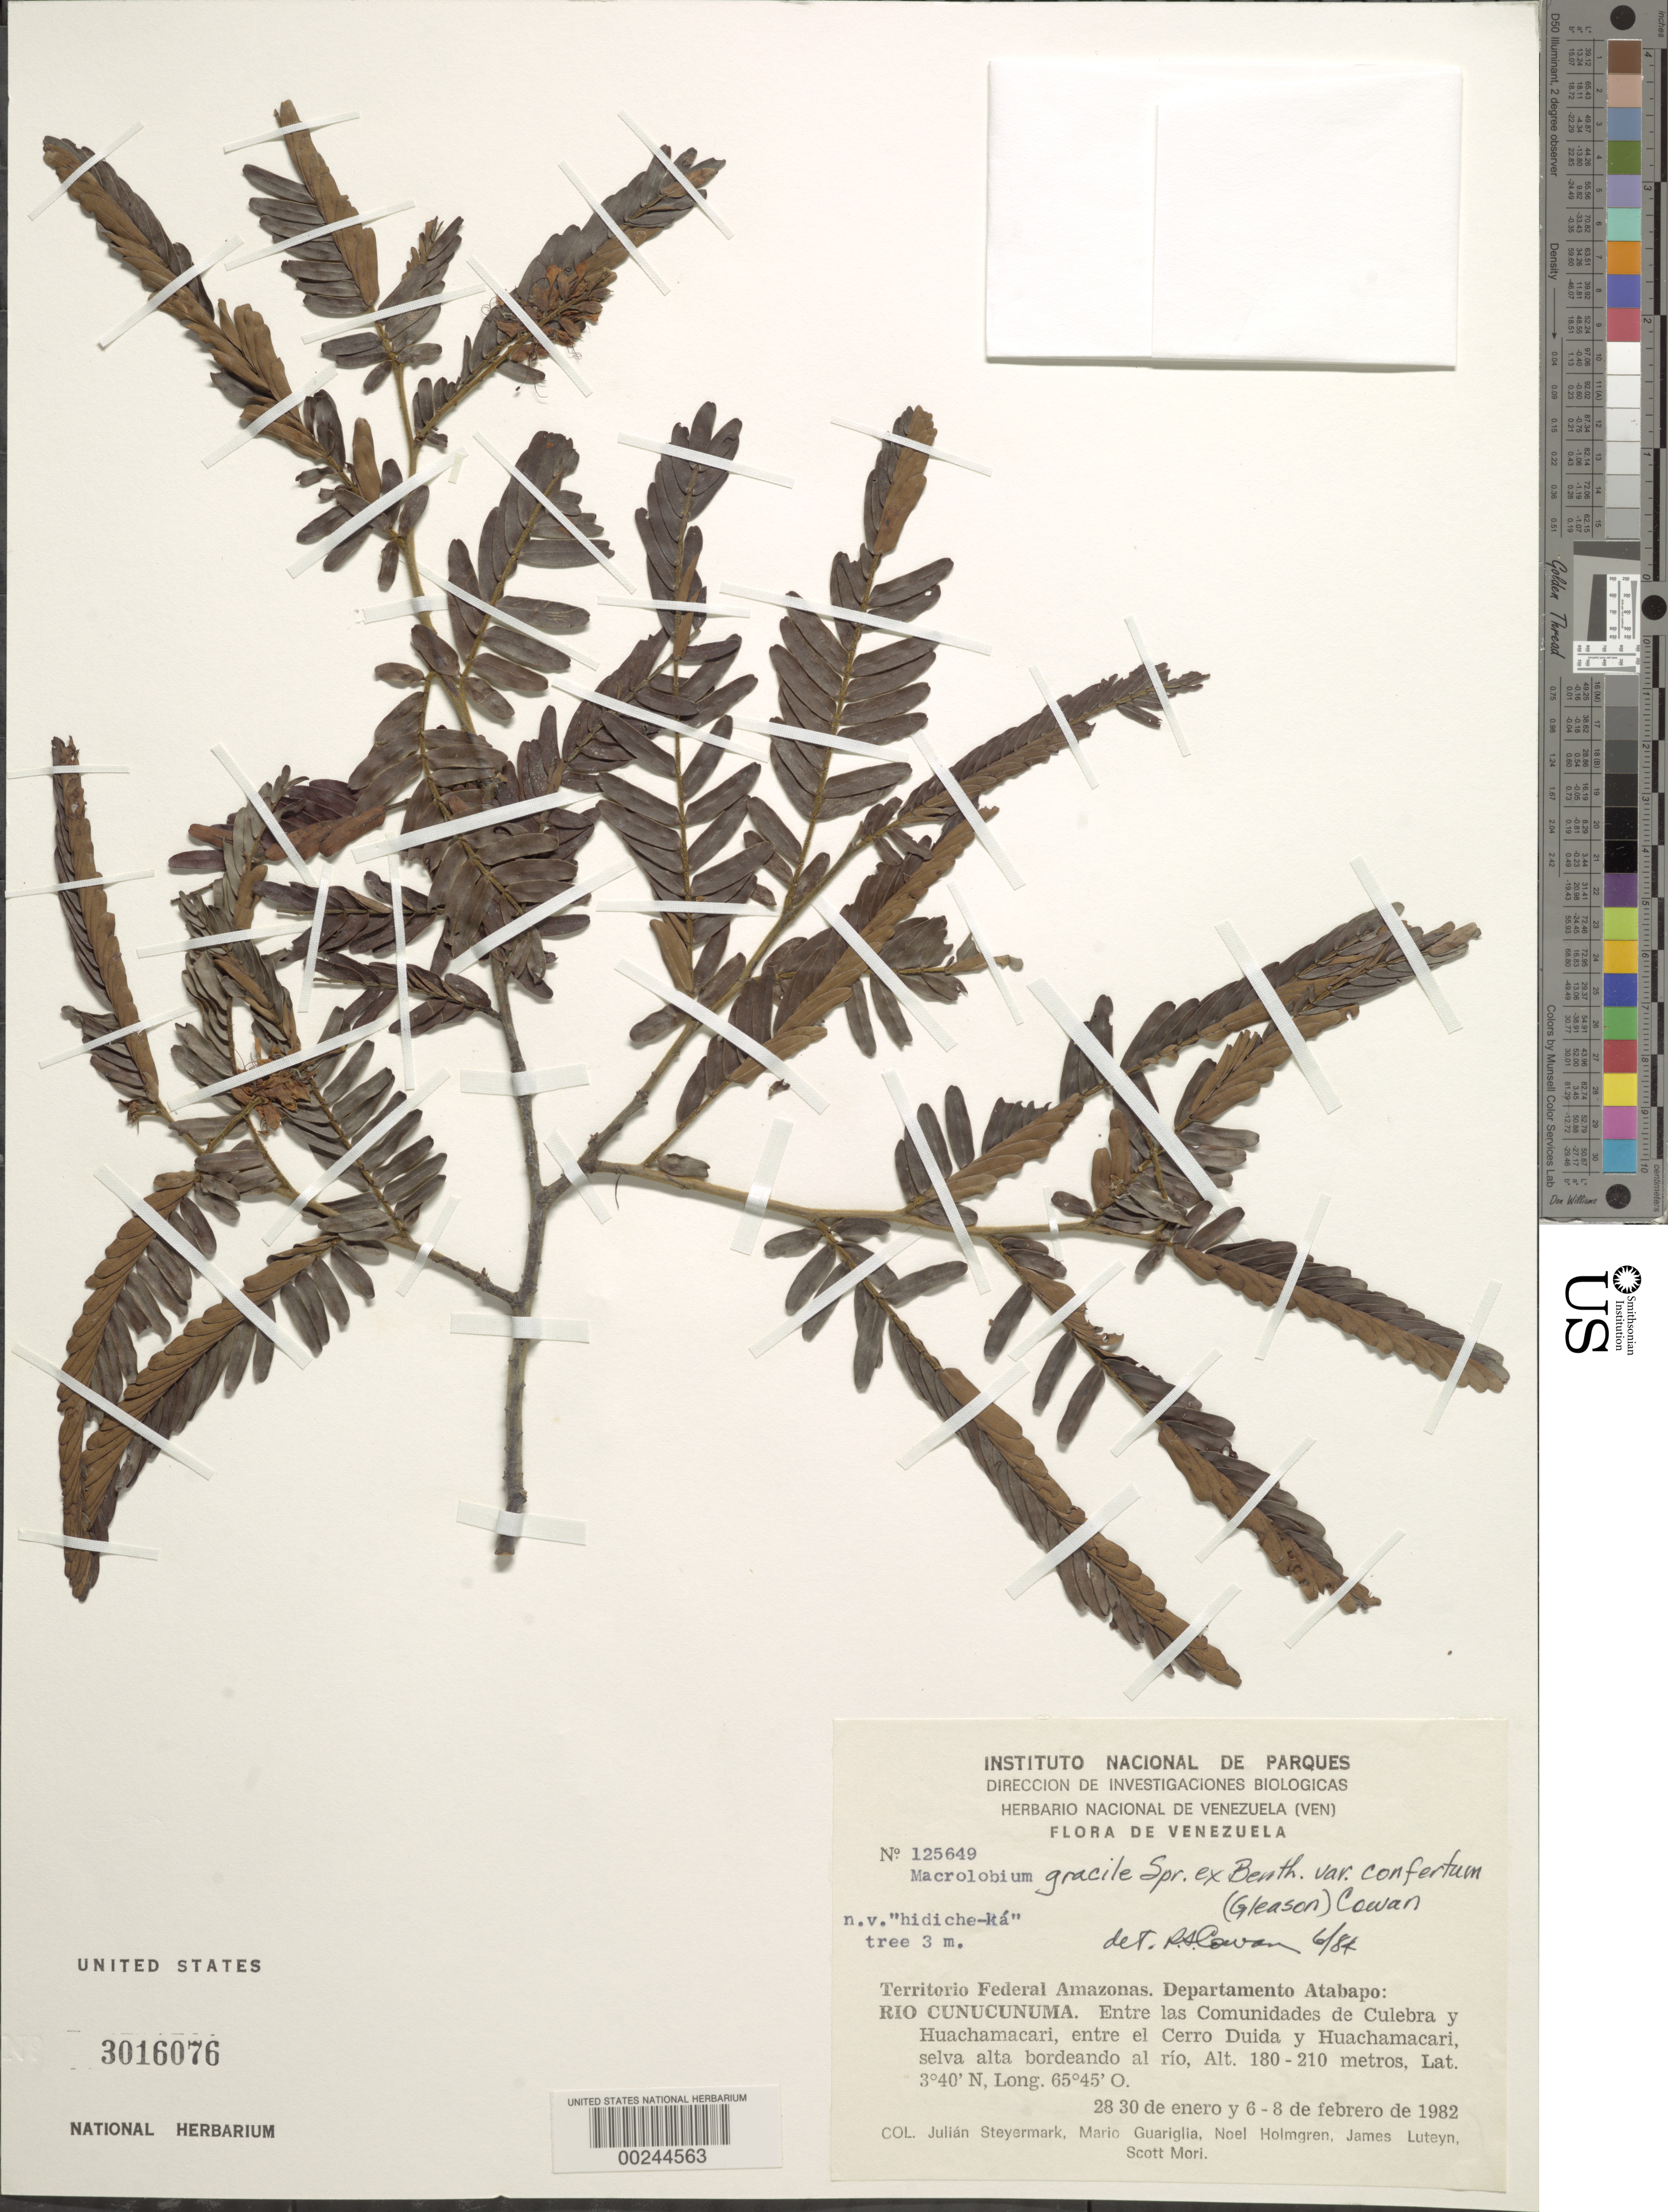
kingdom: Plantae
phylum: Tracheophyta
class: Magnoliopsida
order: Fabales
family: Fabaceae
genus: Macrolobium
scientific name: Macrolobium gracile var. confertum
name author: (Gleason) R.S. Cowan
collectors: J. Steyermark, M. Guariglia P., N. H. Holmgren, J. L. Luteyn & S. Mori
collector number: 125649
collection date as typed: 28 Jan 1982 to 08 Feb 1982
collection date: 1982-01-28/1982-02-08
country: Venezuela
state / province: Amazonas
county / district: Atabapo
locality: Rio Cunucunuma; between comunidades de Culebra and Huachamacari, between Cerro Duida and Huachamacari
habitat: Tall forest bordering river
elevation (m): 180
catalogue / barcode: US 3016076